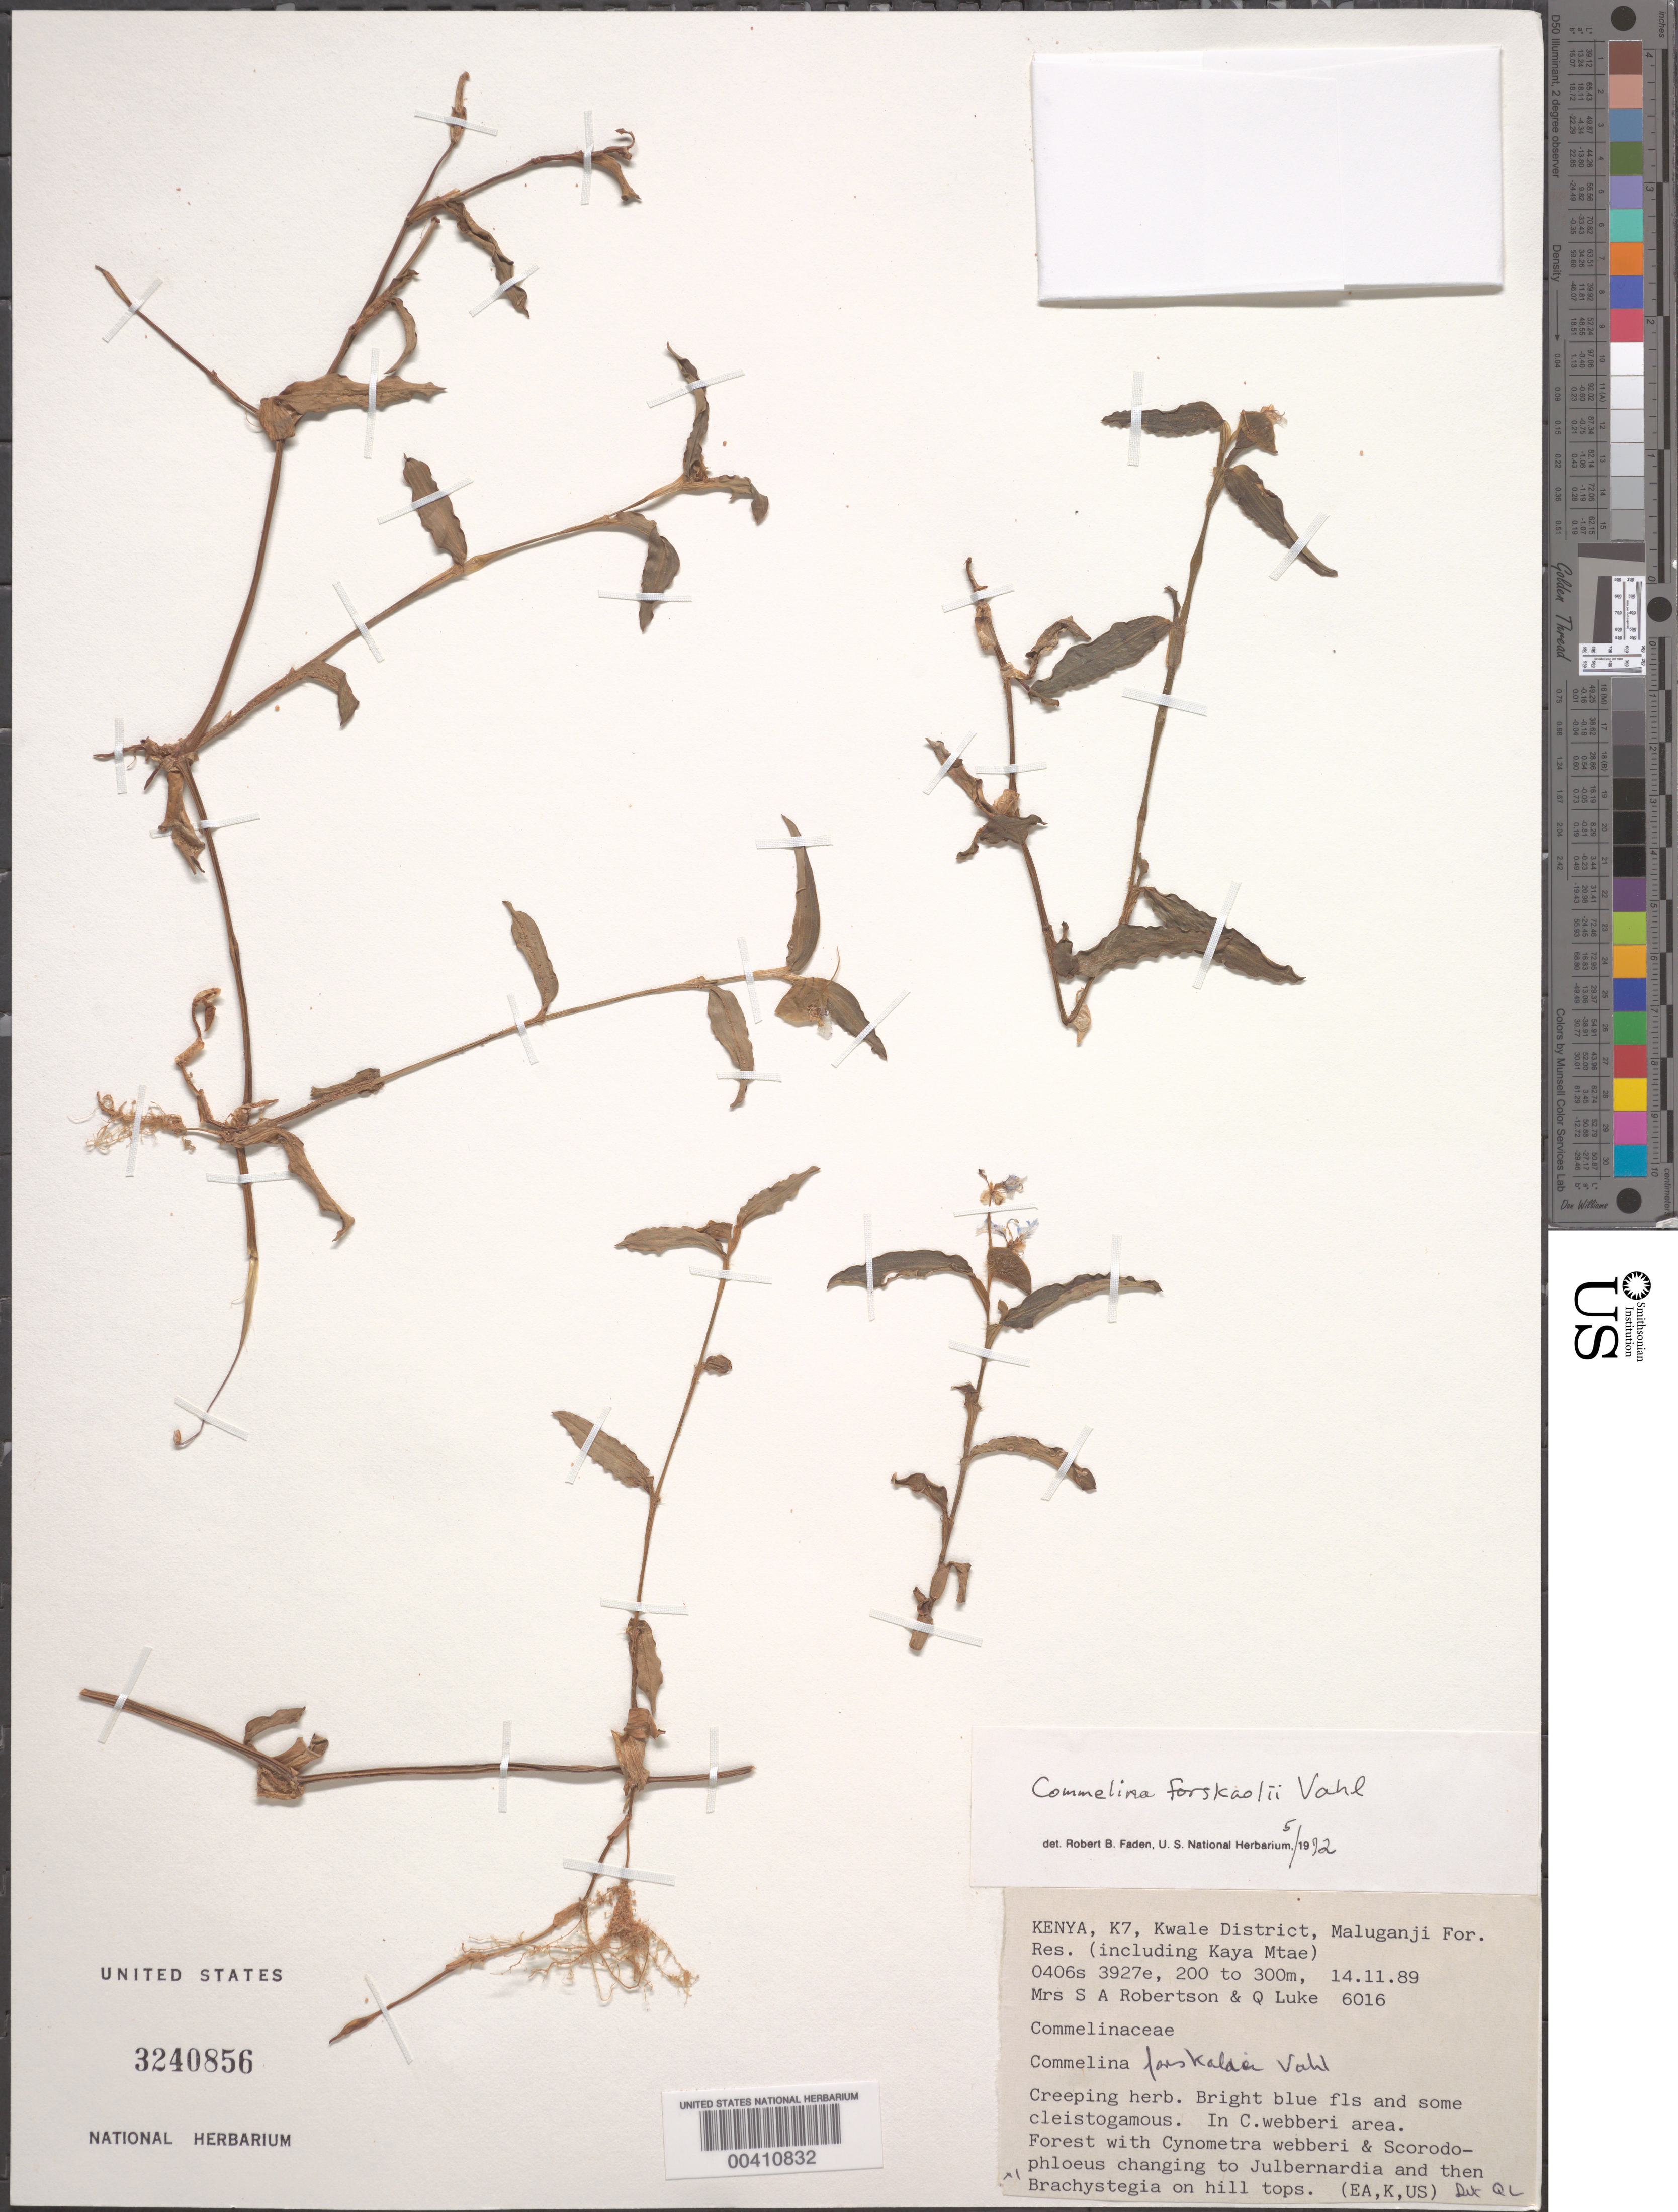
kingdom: Plantae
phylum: Tracheophyta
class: Liliopsida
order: Commelinales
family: Commelinaceae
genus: Commelina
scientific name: Commelina forskaolii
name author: Vahl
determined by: Faden, Robert B., (US), Smithsonian Institution - National Museum of Natural History (UNITED STATES)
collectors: Mrs. S. A. Robertson & Q. Luke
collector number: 6016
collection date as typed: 14 Nov 1989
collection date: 1989-11-14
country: Kenya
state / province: Kwale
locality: K7, kwale district, malugnaji forest reserve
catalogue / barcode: US 3240856